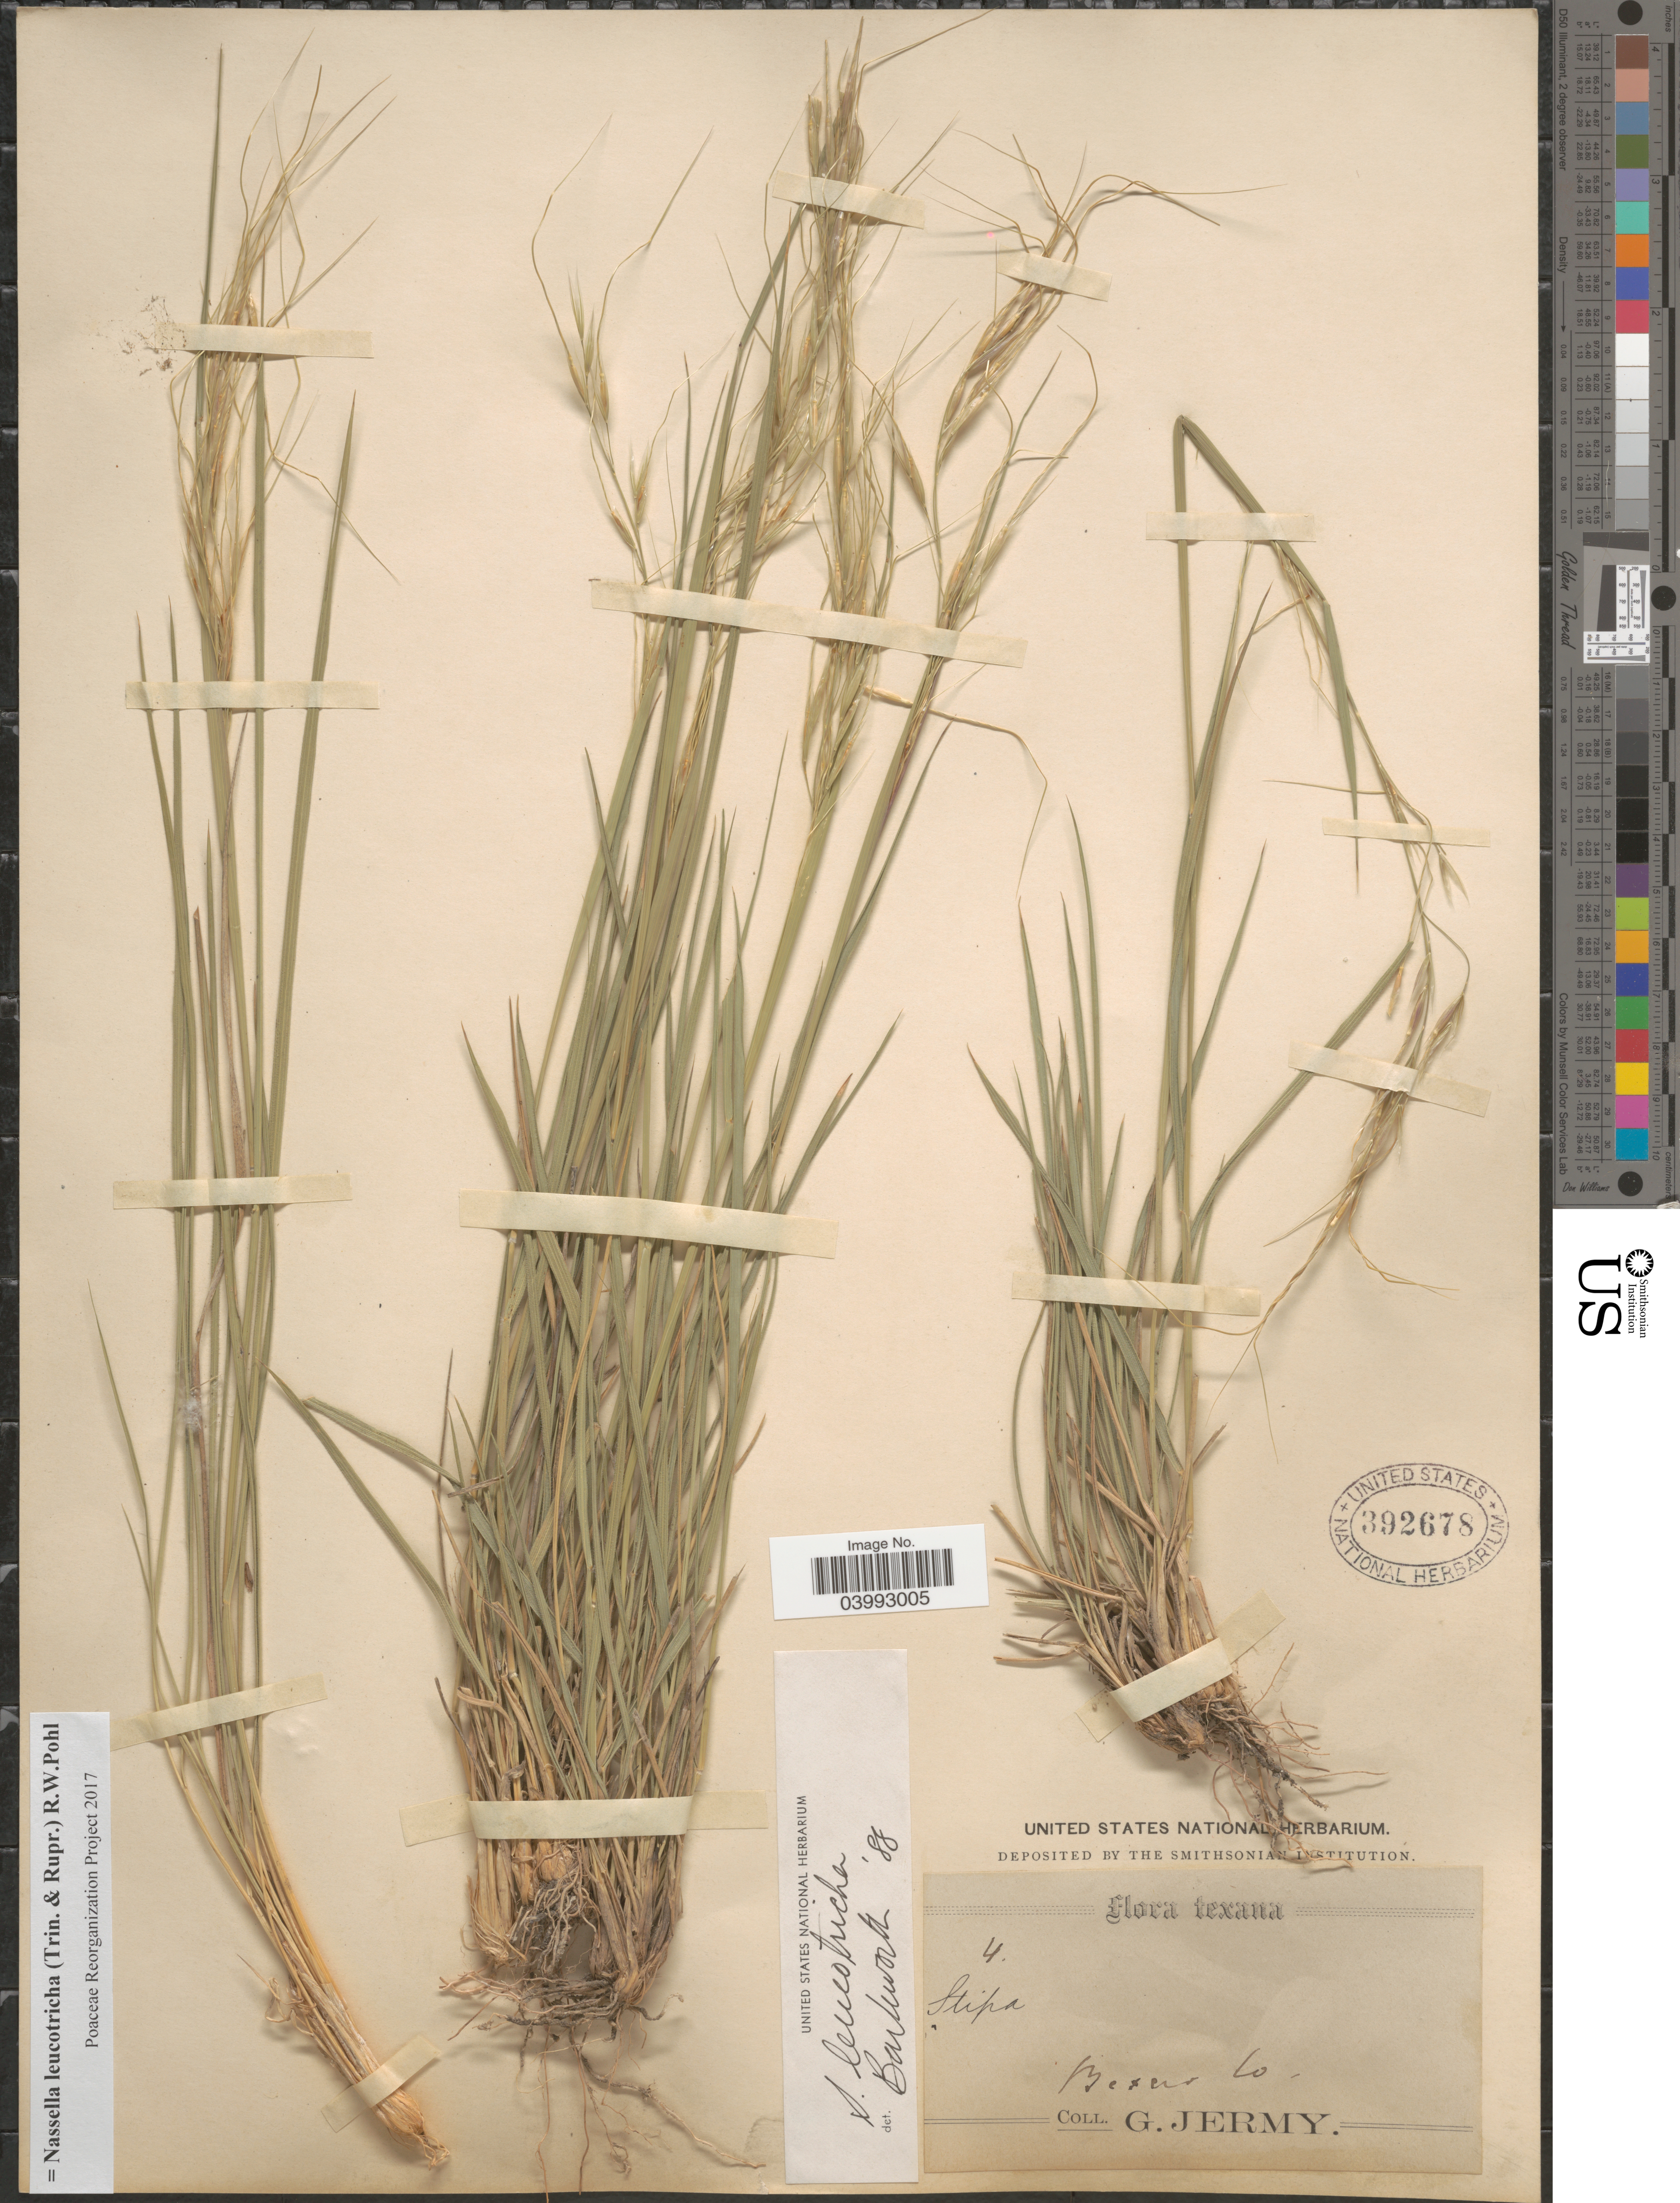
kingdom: Plantae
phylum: Tracheophyta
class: Liliopsida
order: Poales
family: Poaceae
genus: Nassella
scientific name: Nassella leucotricha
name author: (Trin. & Rupr.) R.W. Pohl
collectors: G. Jermy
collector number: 4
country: United States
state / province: Texas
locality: Bexar Co.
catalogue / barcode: US 392678